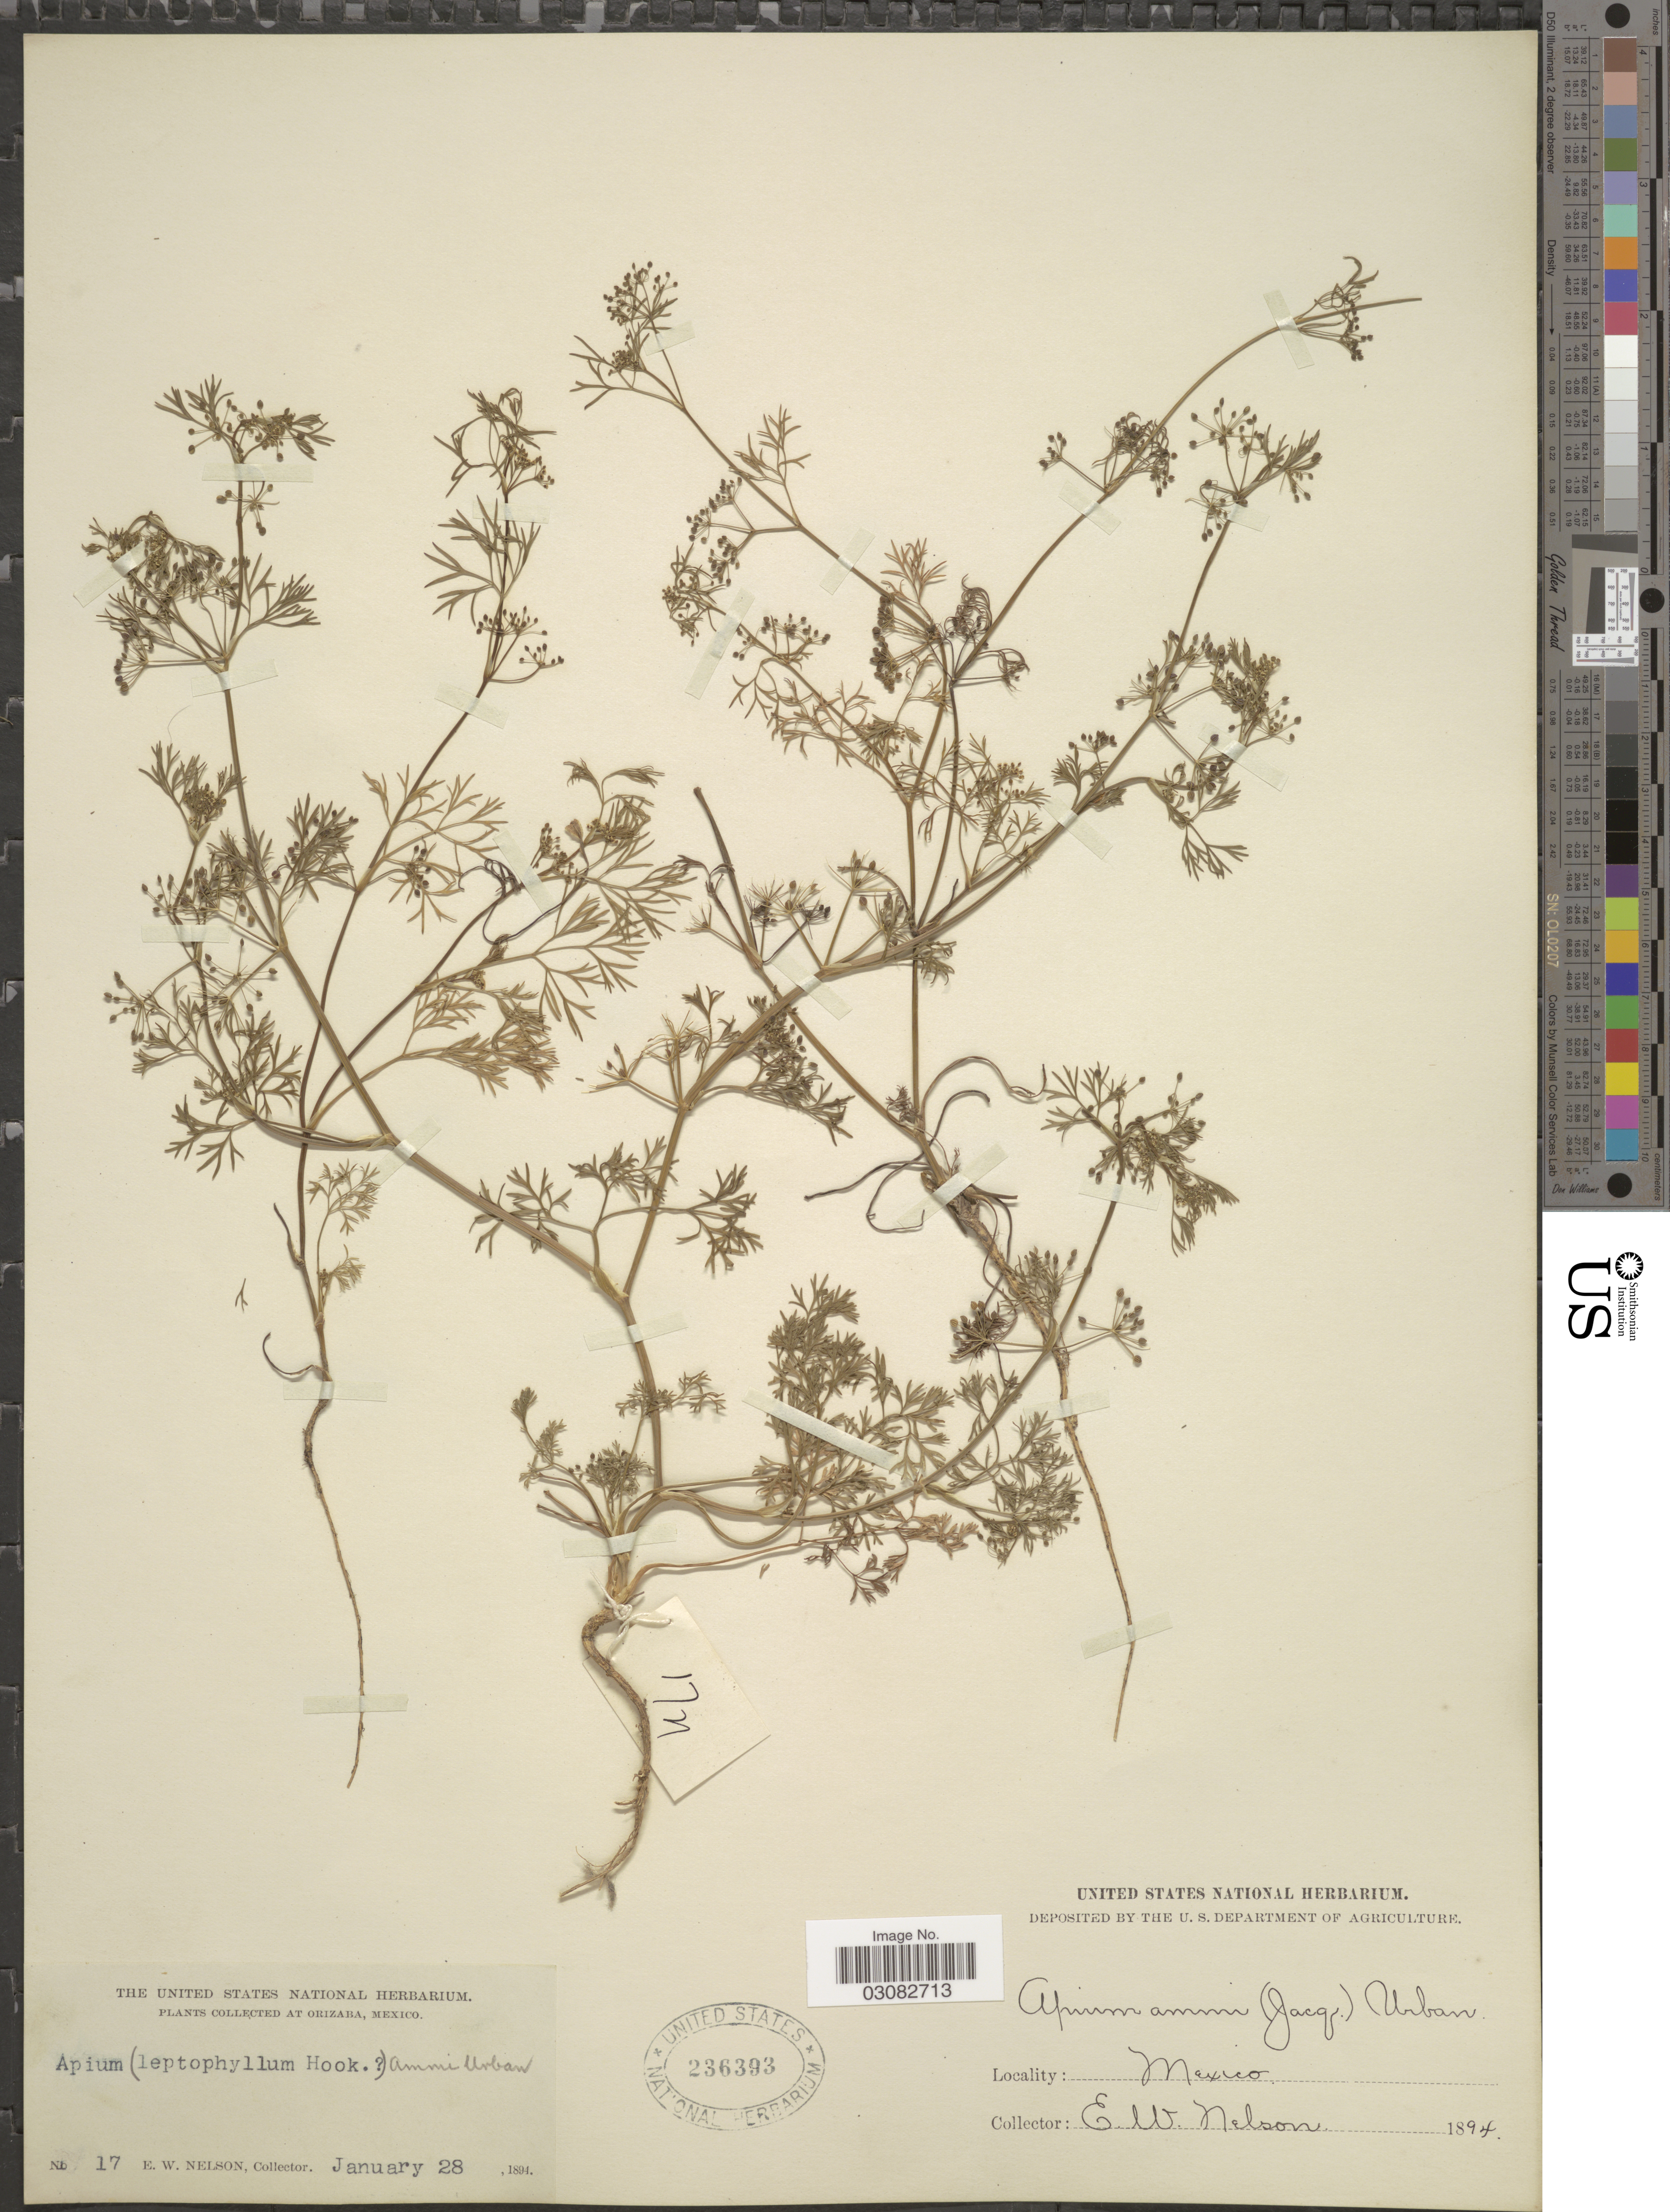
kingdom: Plantae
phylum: Tracheophyta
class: Magnoliopsida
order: Apiales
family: Apiaceae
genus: Apium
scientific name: Apium ammi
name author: (Jacq.) Urb.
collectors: E. W. Nelson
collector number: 17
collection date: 1894-01-28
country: Mexico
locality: Orizaba.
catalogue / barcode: US 236393